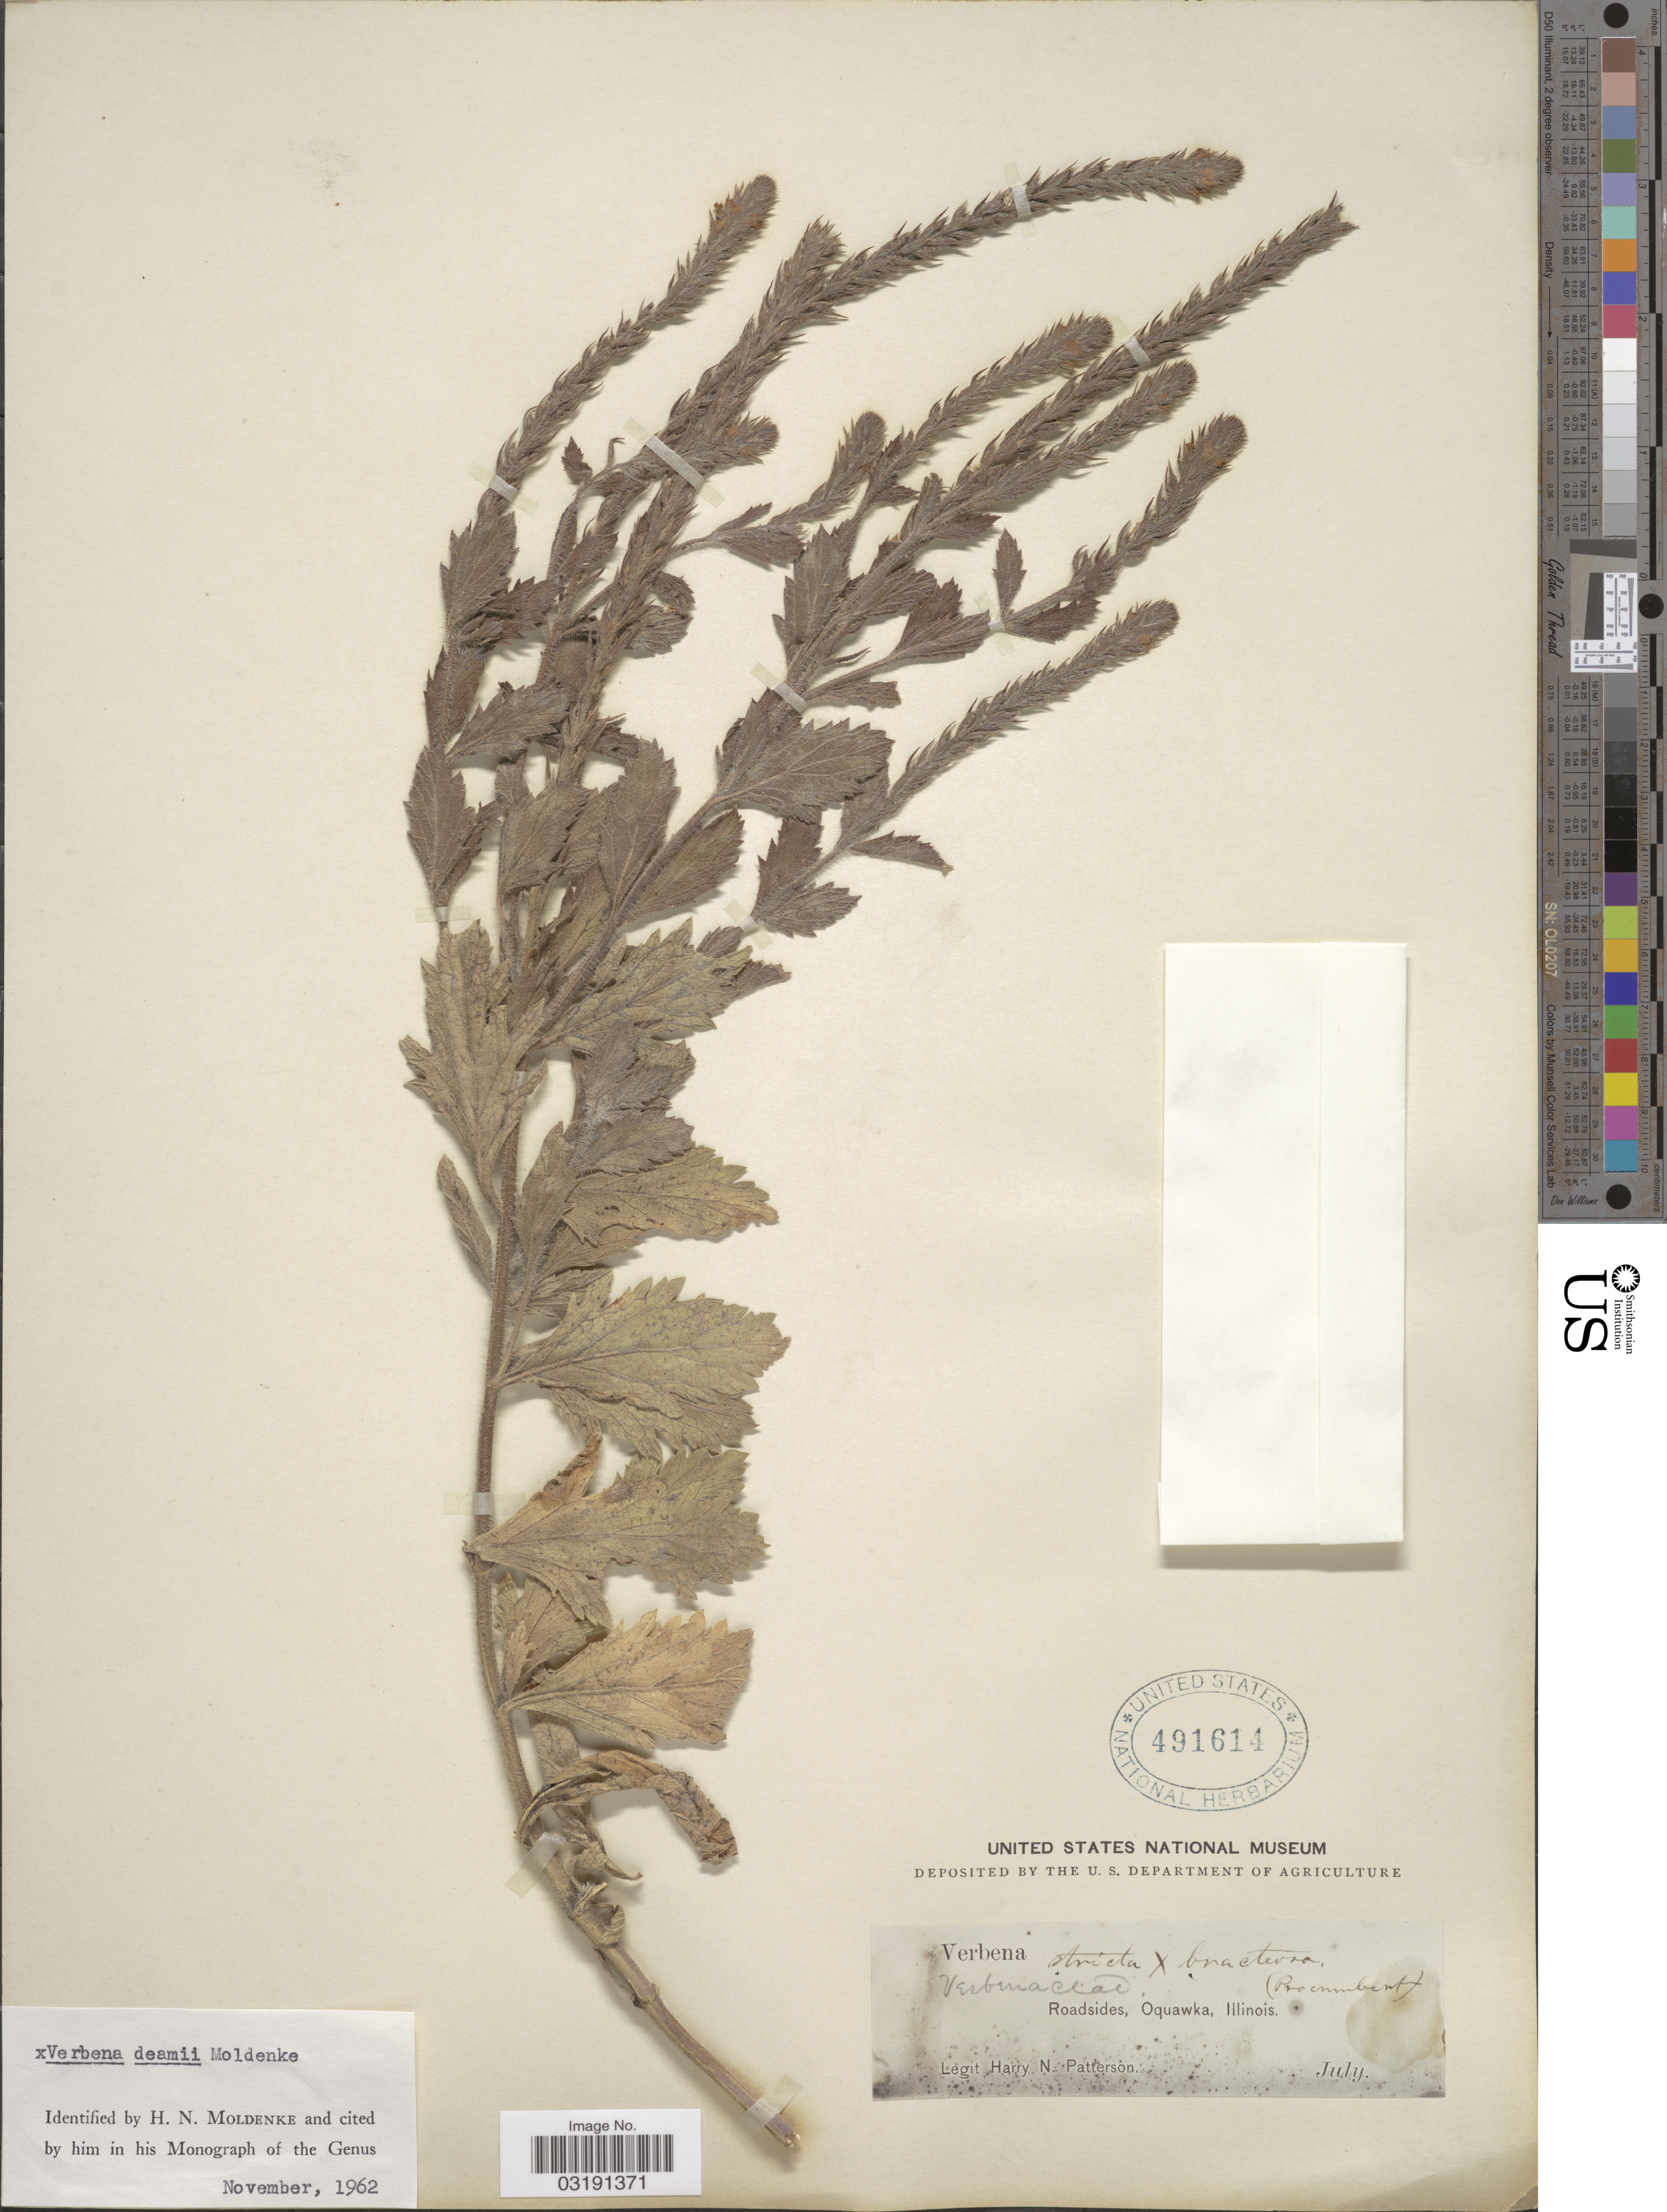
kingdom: Plantae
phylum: Tracheophyta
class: Magnoliopsida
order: Lamiales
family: Verbenaceae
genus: Verbena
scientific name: Verbena deamii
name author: Moldenke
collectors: H. N. Patterson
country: United States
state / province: Illinois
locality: Roadsides, Oquawka.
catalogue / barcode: US 491614